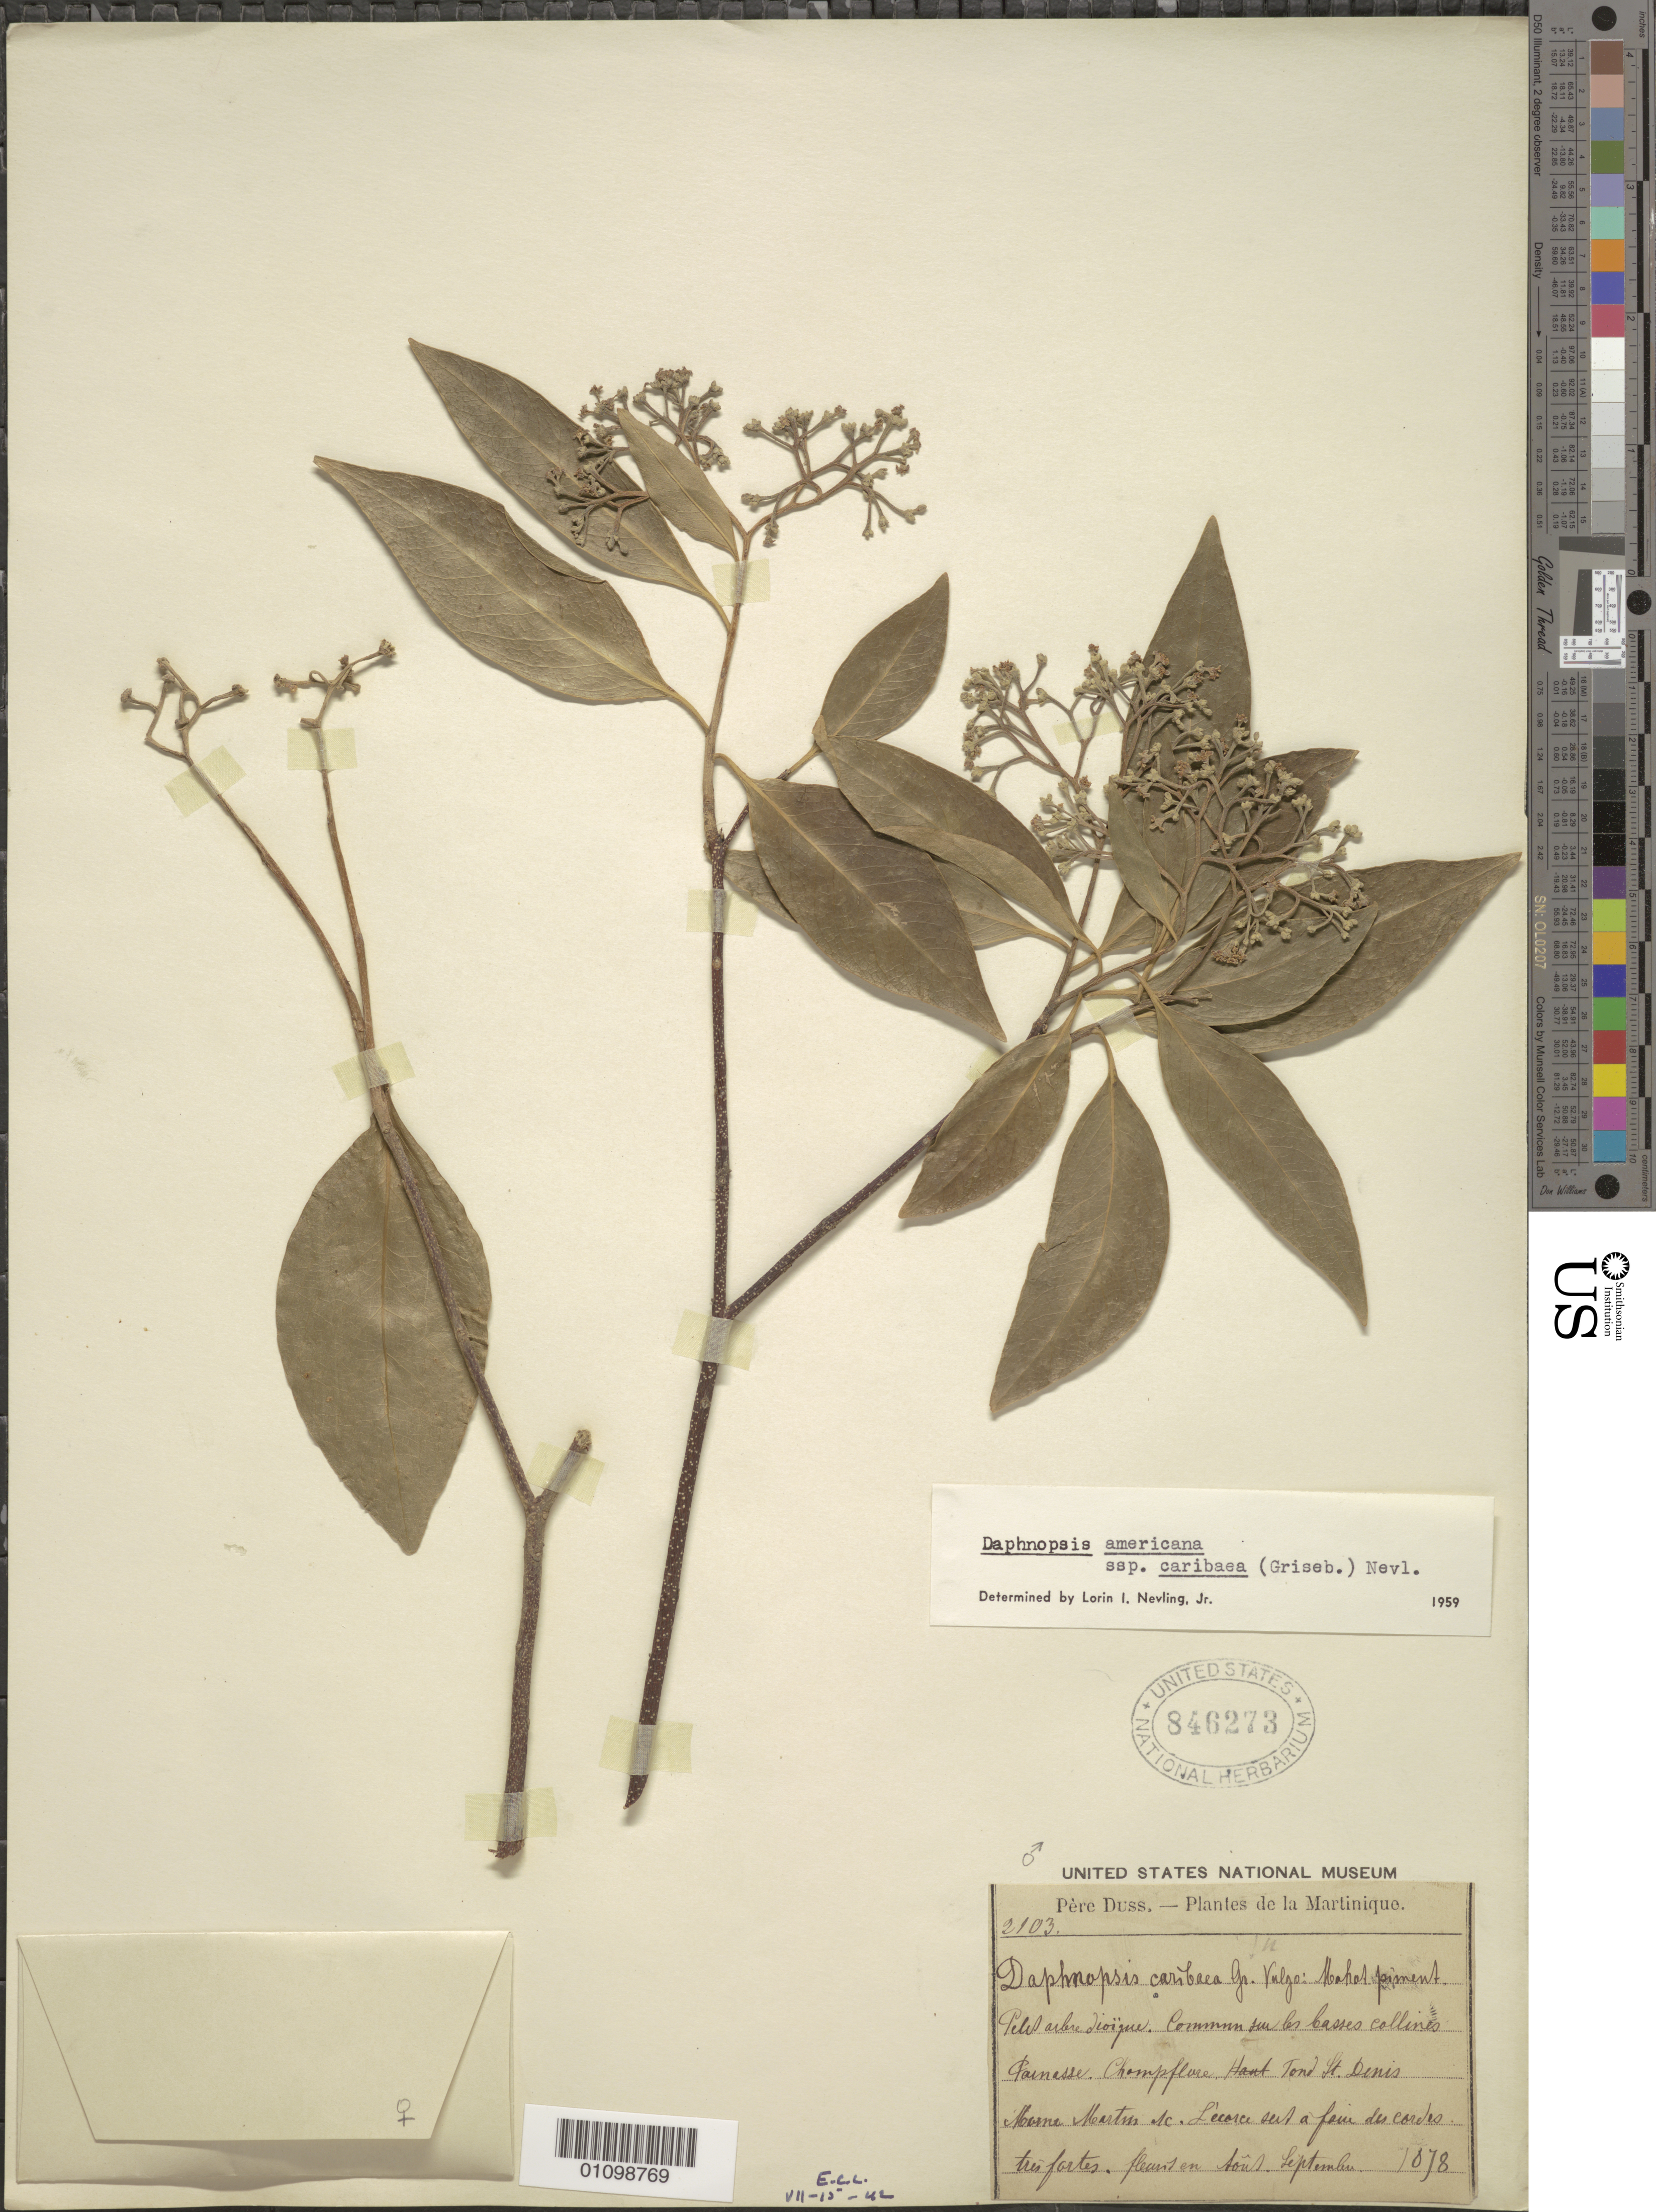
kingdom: Plantae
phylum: Tracheophyta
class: Magnoliopsida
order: Malvales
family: Thymelaeaceae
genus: Daphnopsis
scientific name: Daphnopsis americana subsp. caribaea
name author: (Griseb.) Nevling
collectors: Père Duss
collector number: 2103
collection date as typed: Sep 1878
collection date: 1878-09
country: Martinique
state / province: Saint-Pierre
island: Martinique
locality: Peles arbre deoque. Commun su les basses collins Painasse Chompflore. Fond St. Denis Alourne Martes lc. Lecorea serd a four des cordes tres fortes. flearden dous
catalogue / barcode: US 846273